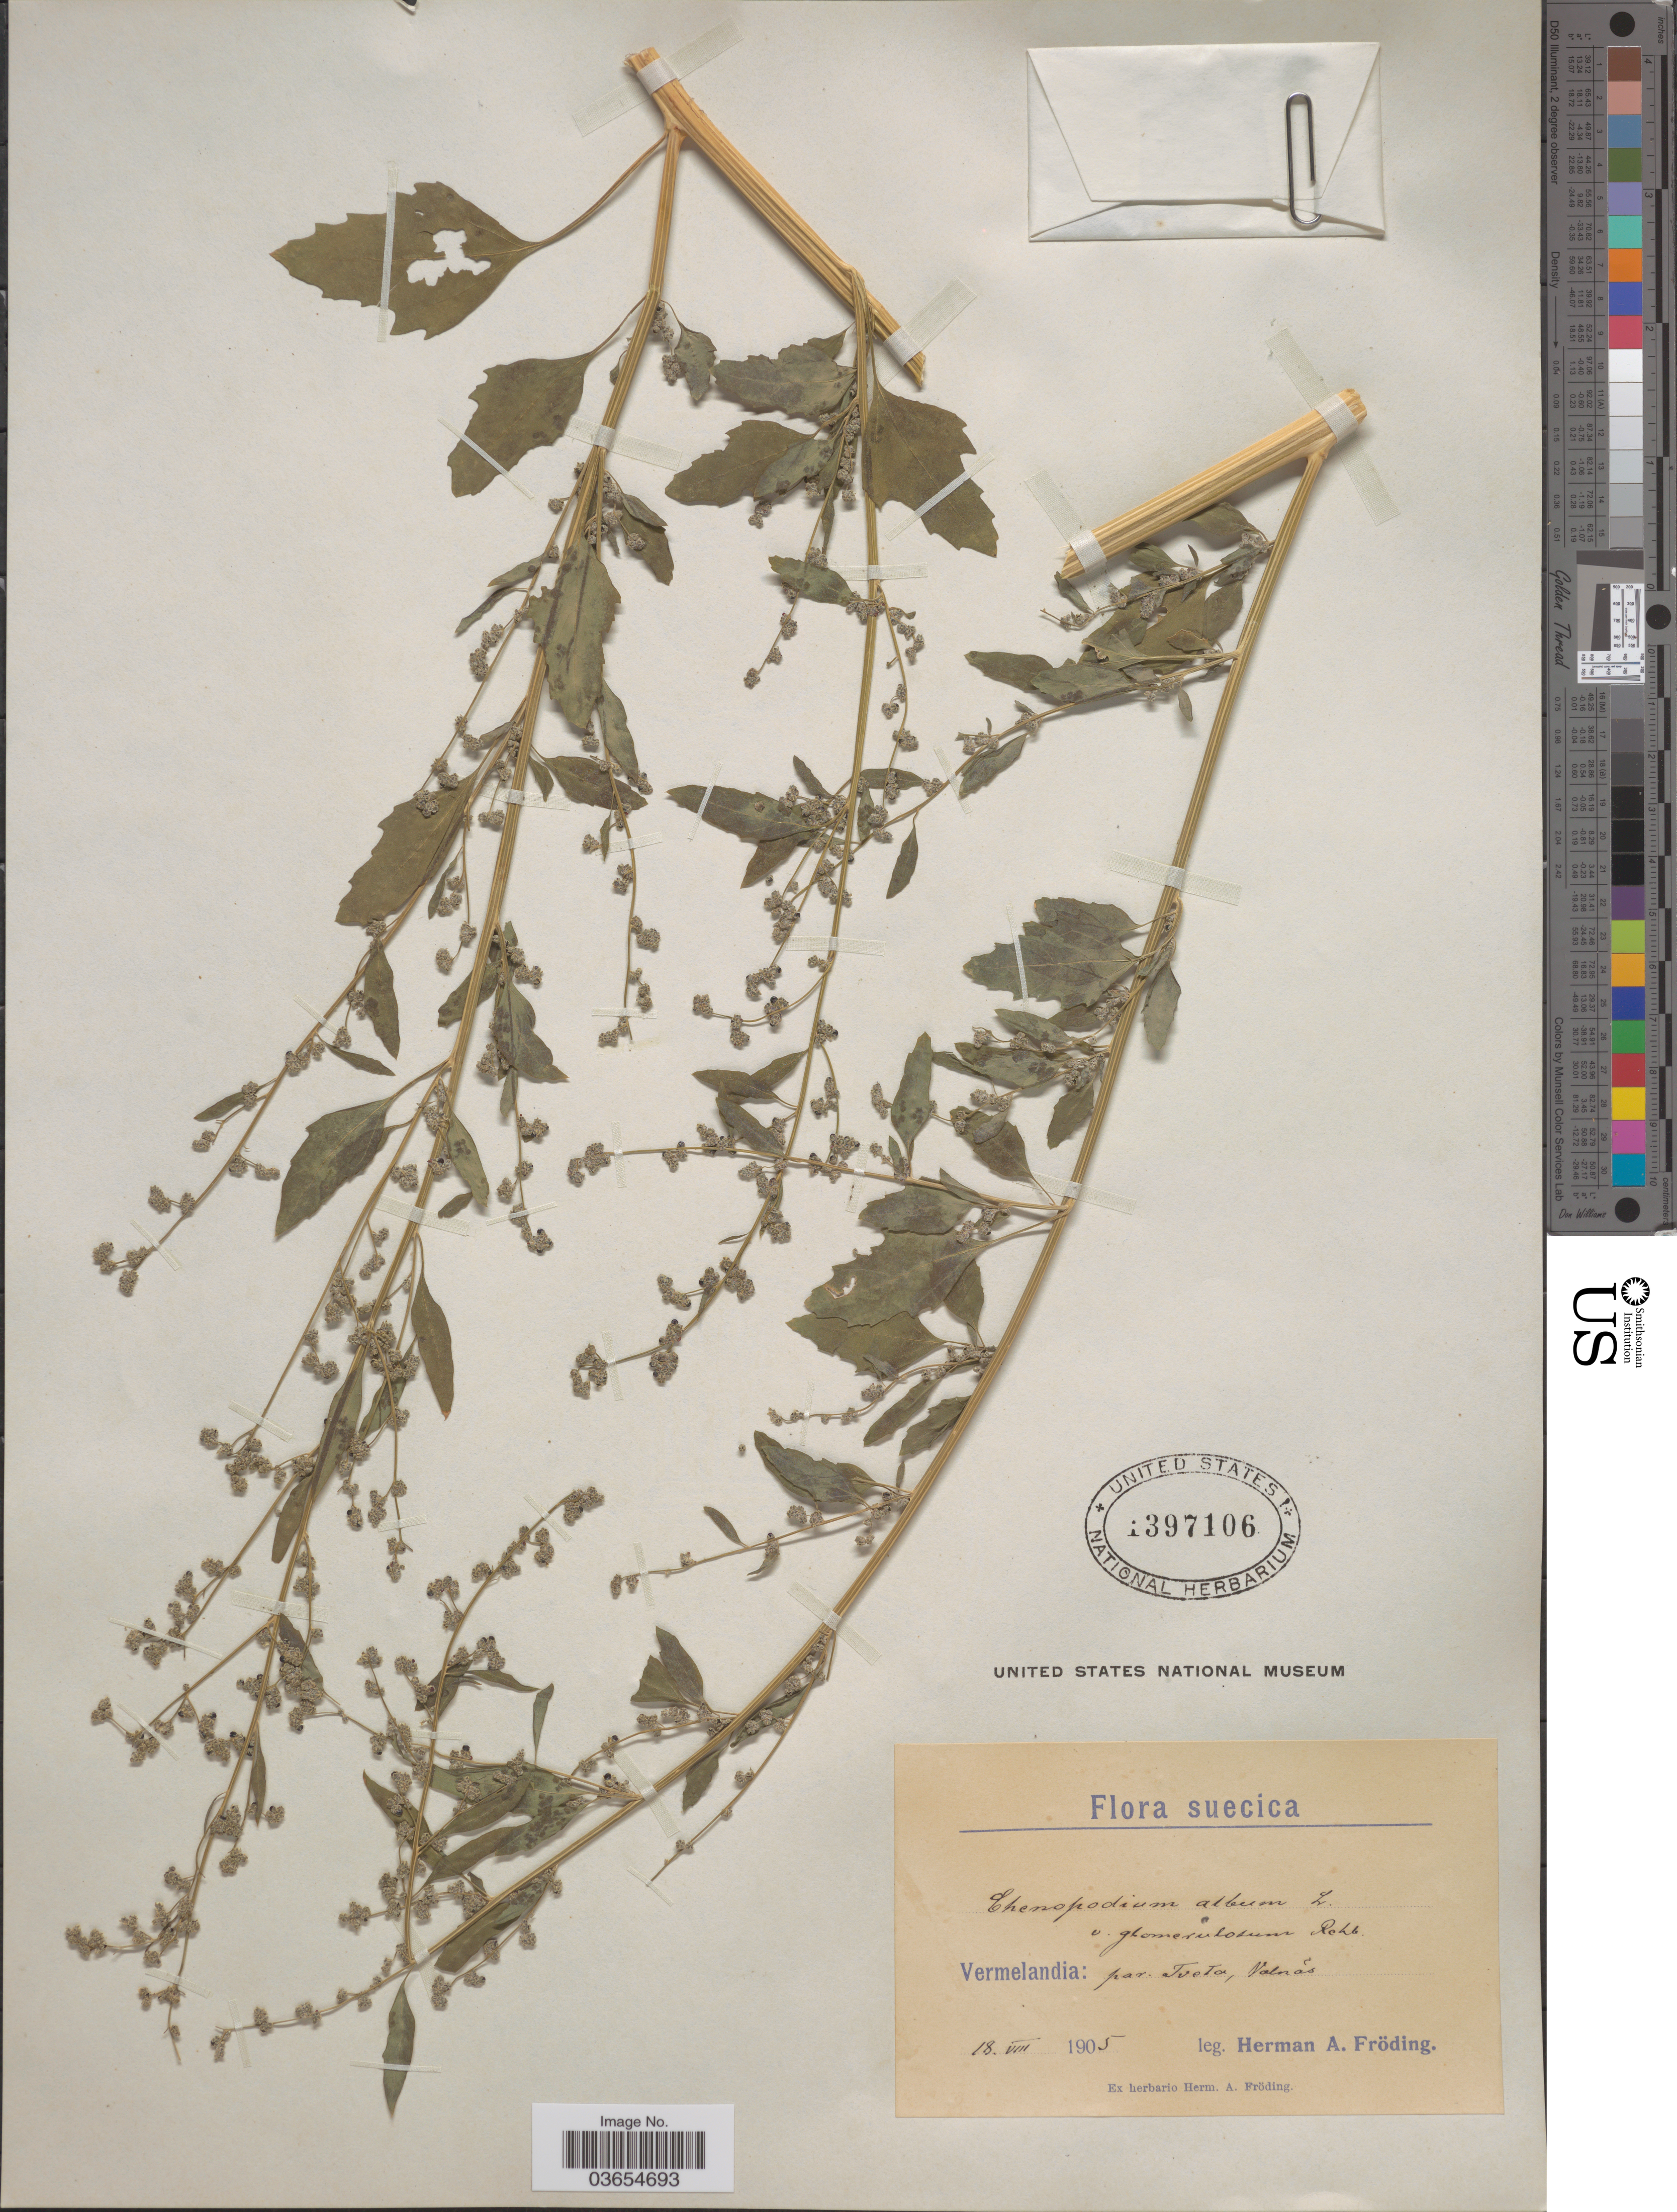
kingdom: Plantae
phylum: Tracheophyta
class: Magnoliopsida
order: Caryophyllales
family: Amaranthaceae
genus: Chenopodium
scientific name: Chenopodium album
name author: L.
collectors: H. Froding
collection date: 1905-08-18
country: Sweden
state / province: Varmland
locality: Suecica. Vermelandia: par. Tveta, Valnás.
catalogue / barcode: US 1397106